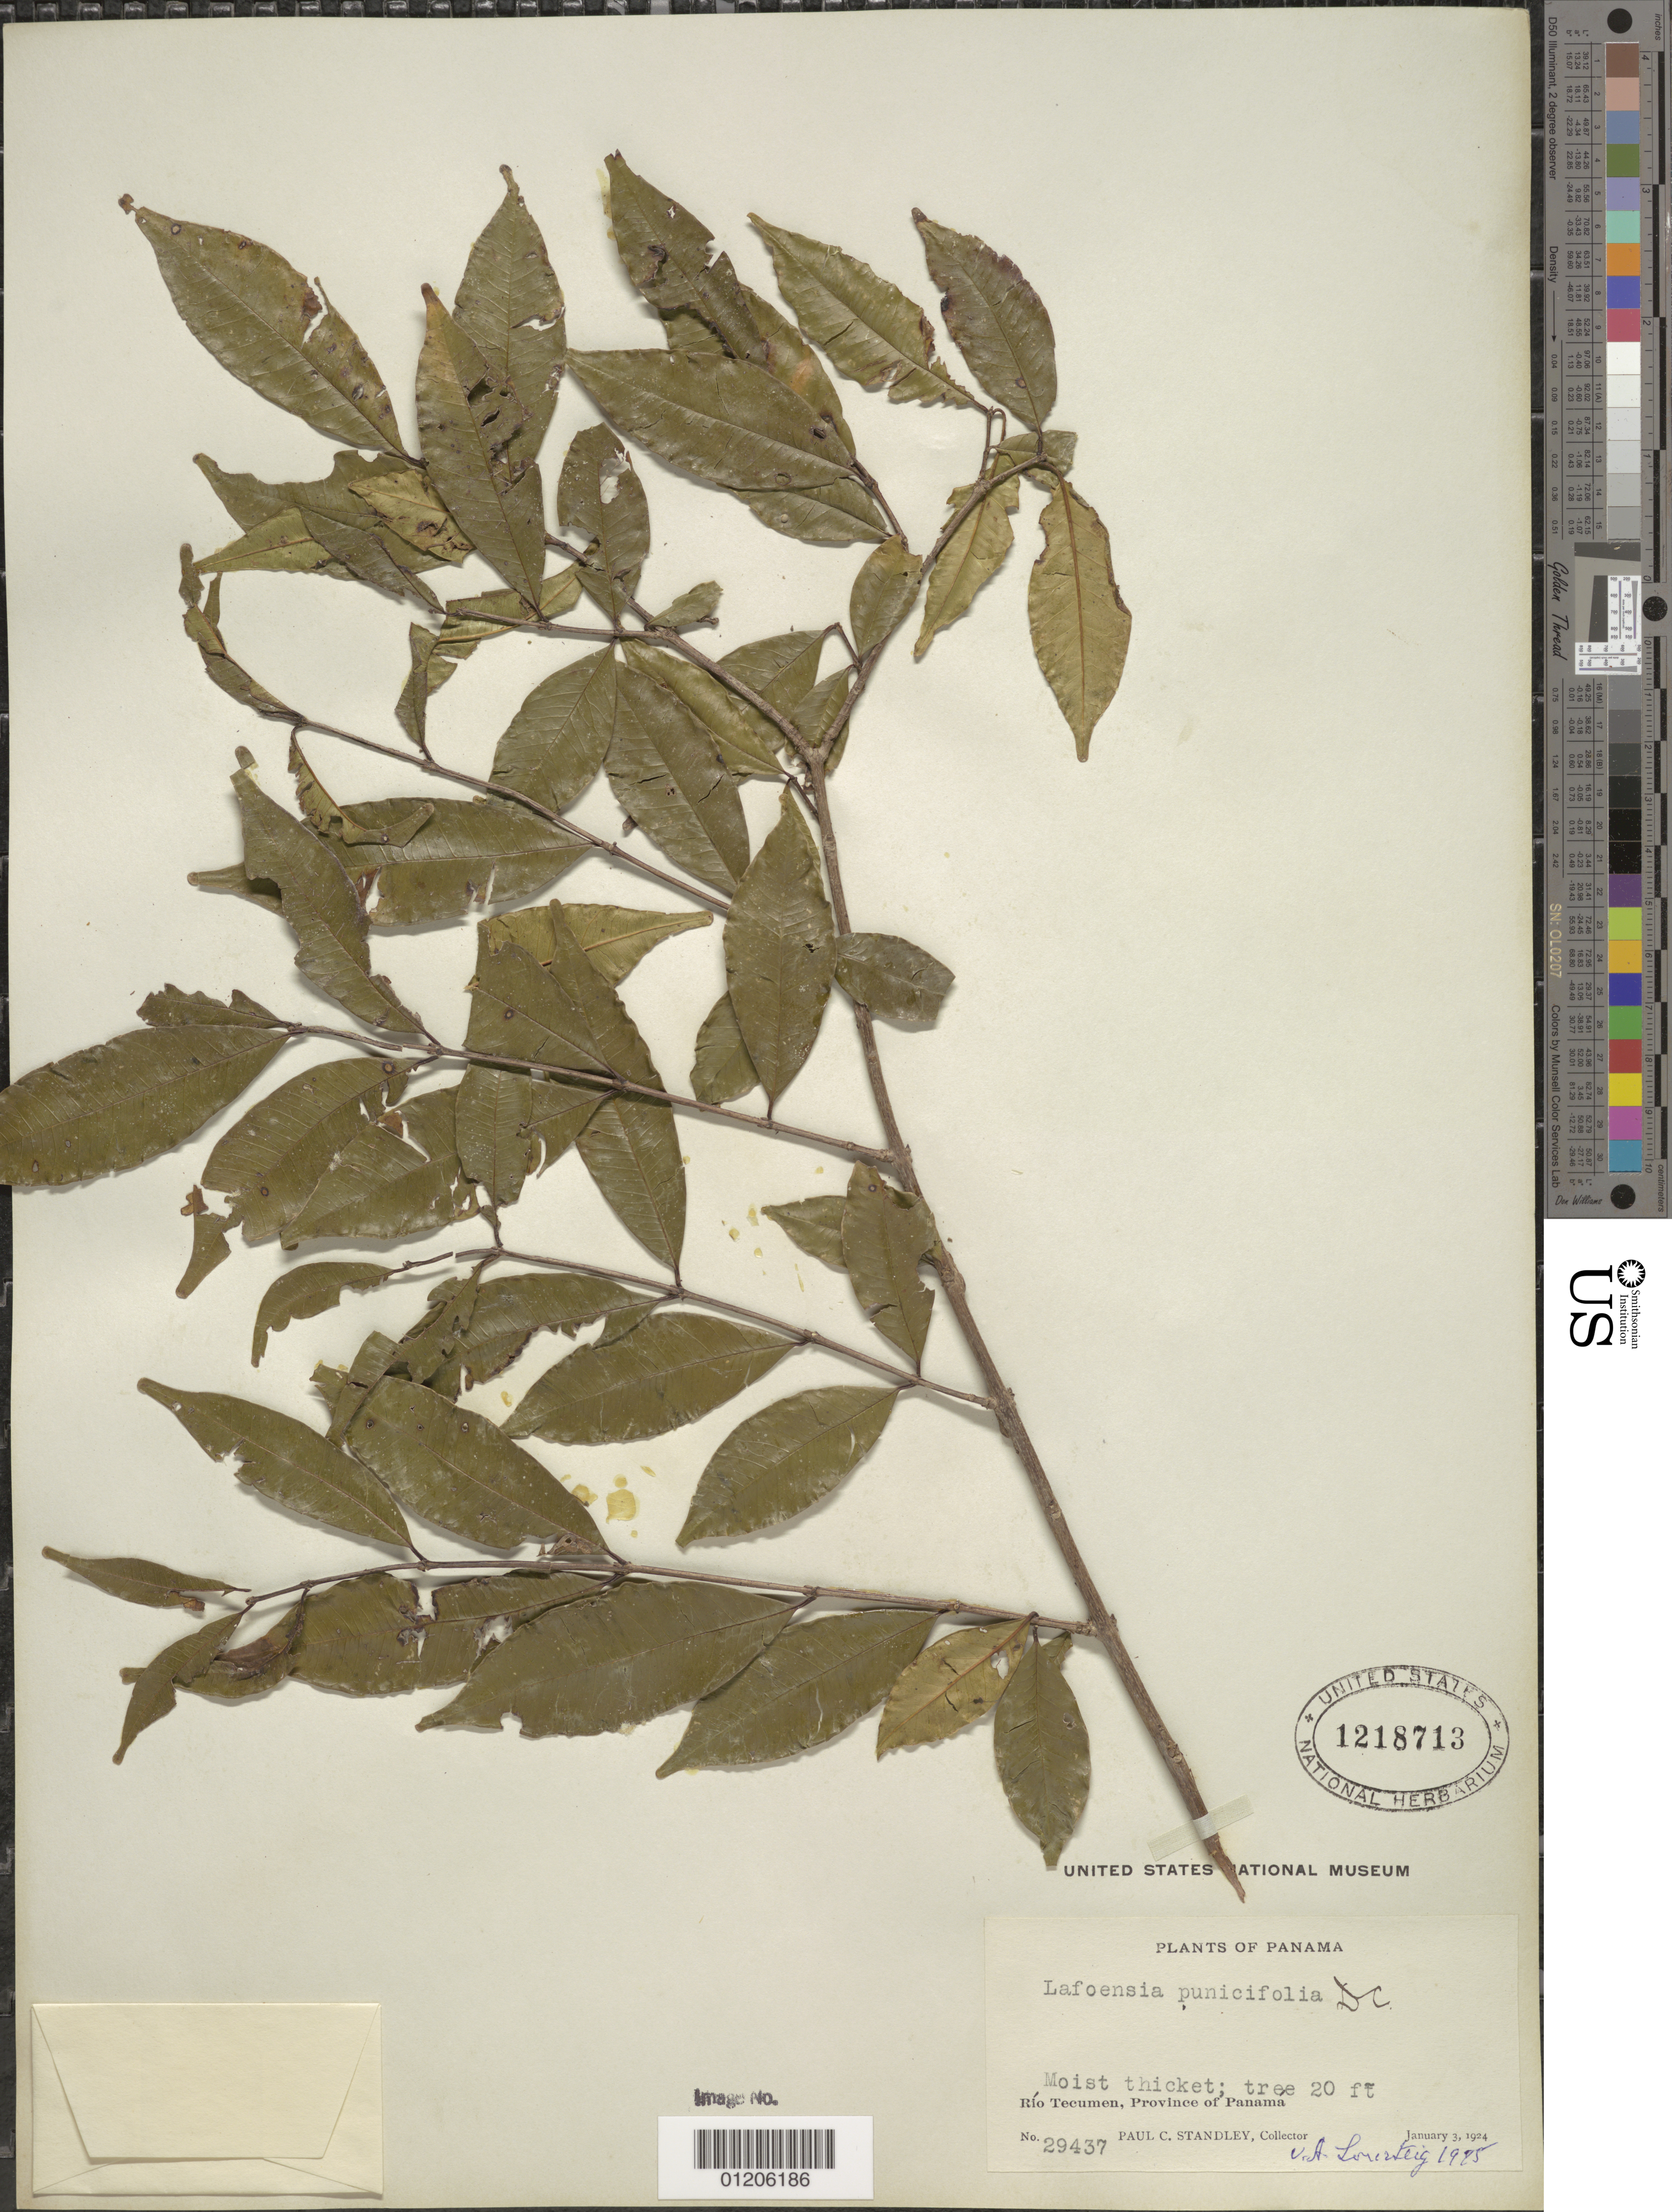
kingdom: Plantae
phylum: Tracheophyta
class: Magnoliopsida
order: Myrtales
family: Lythraceae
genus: Lafoensia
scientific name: Lafoensia punicifolia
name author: DC.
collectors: P. C. Standley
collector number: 29437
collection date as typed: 03 Jan 1924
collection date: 1924-01-03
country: Panama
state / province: Panamá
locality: Rio Tecumen.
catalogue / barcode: US 1218713